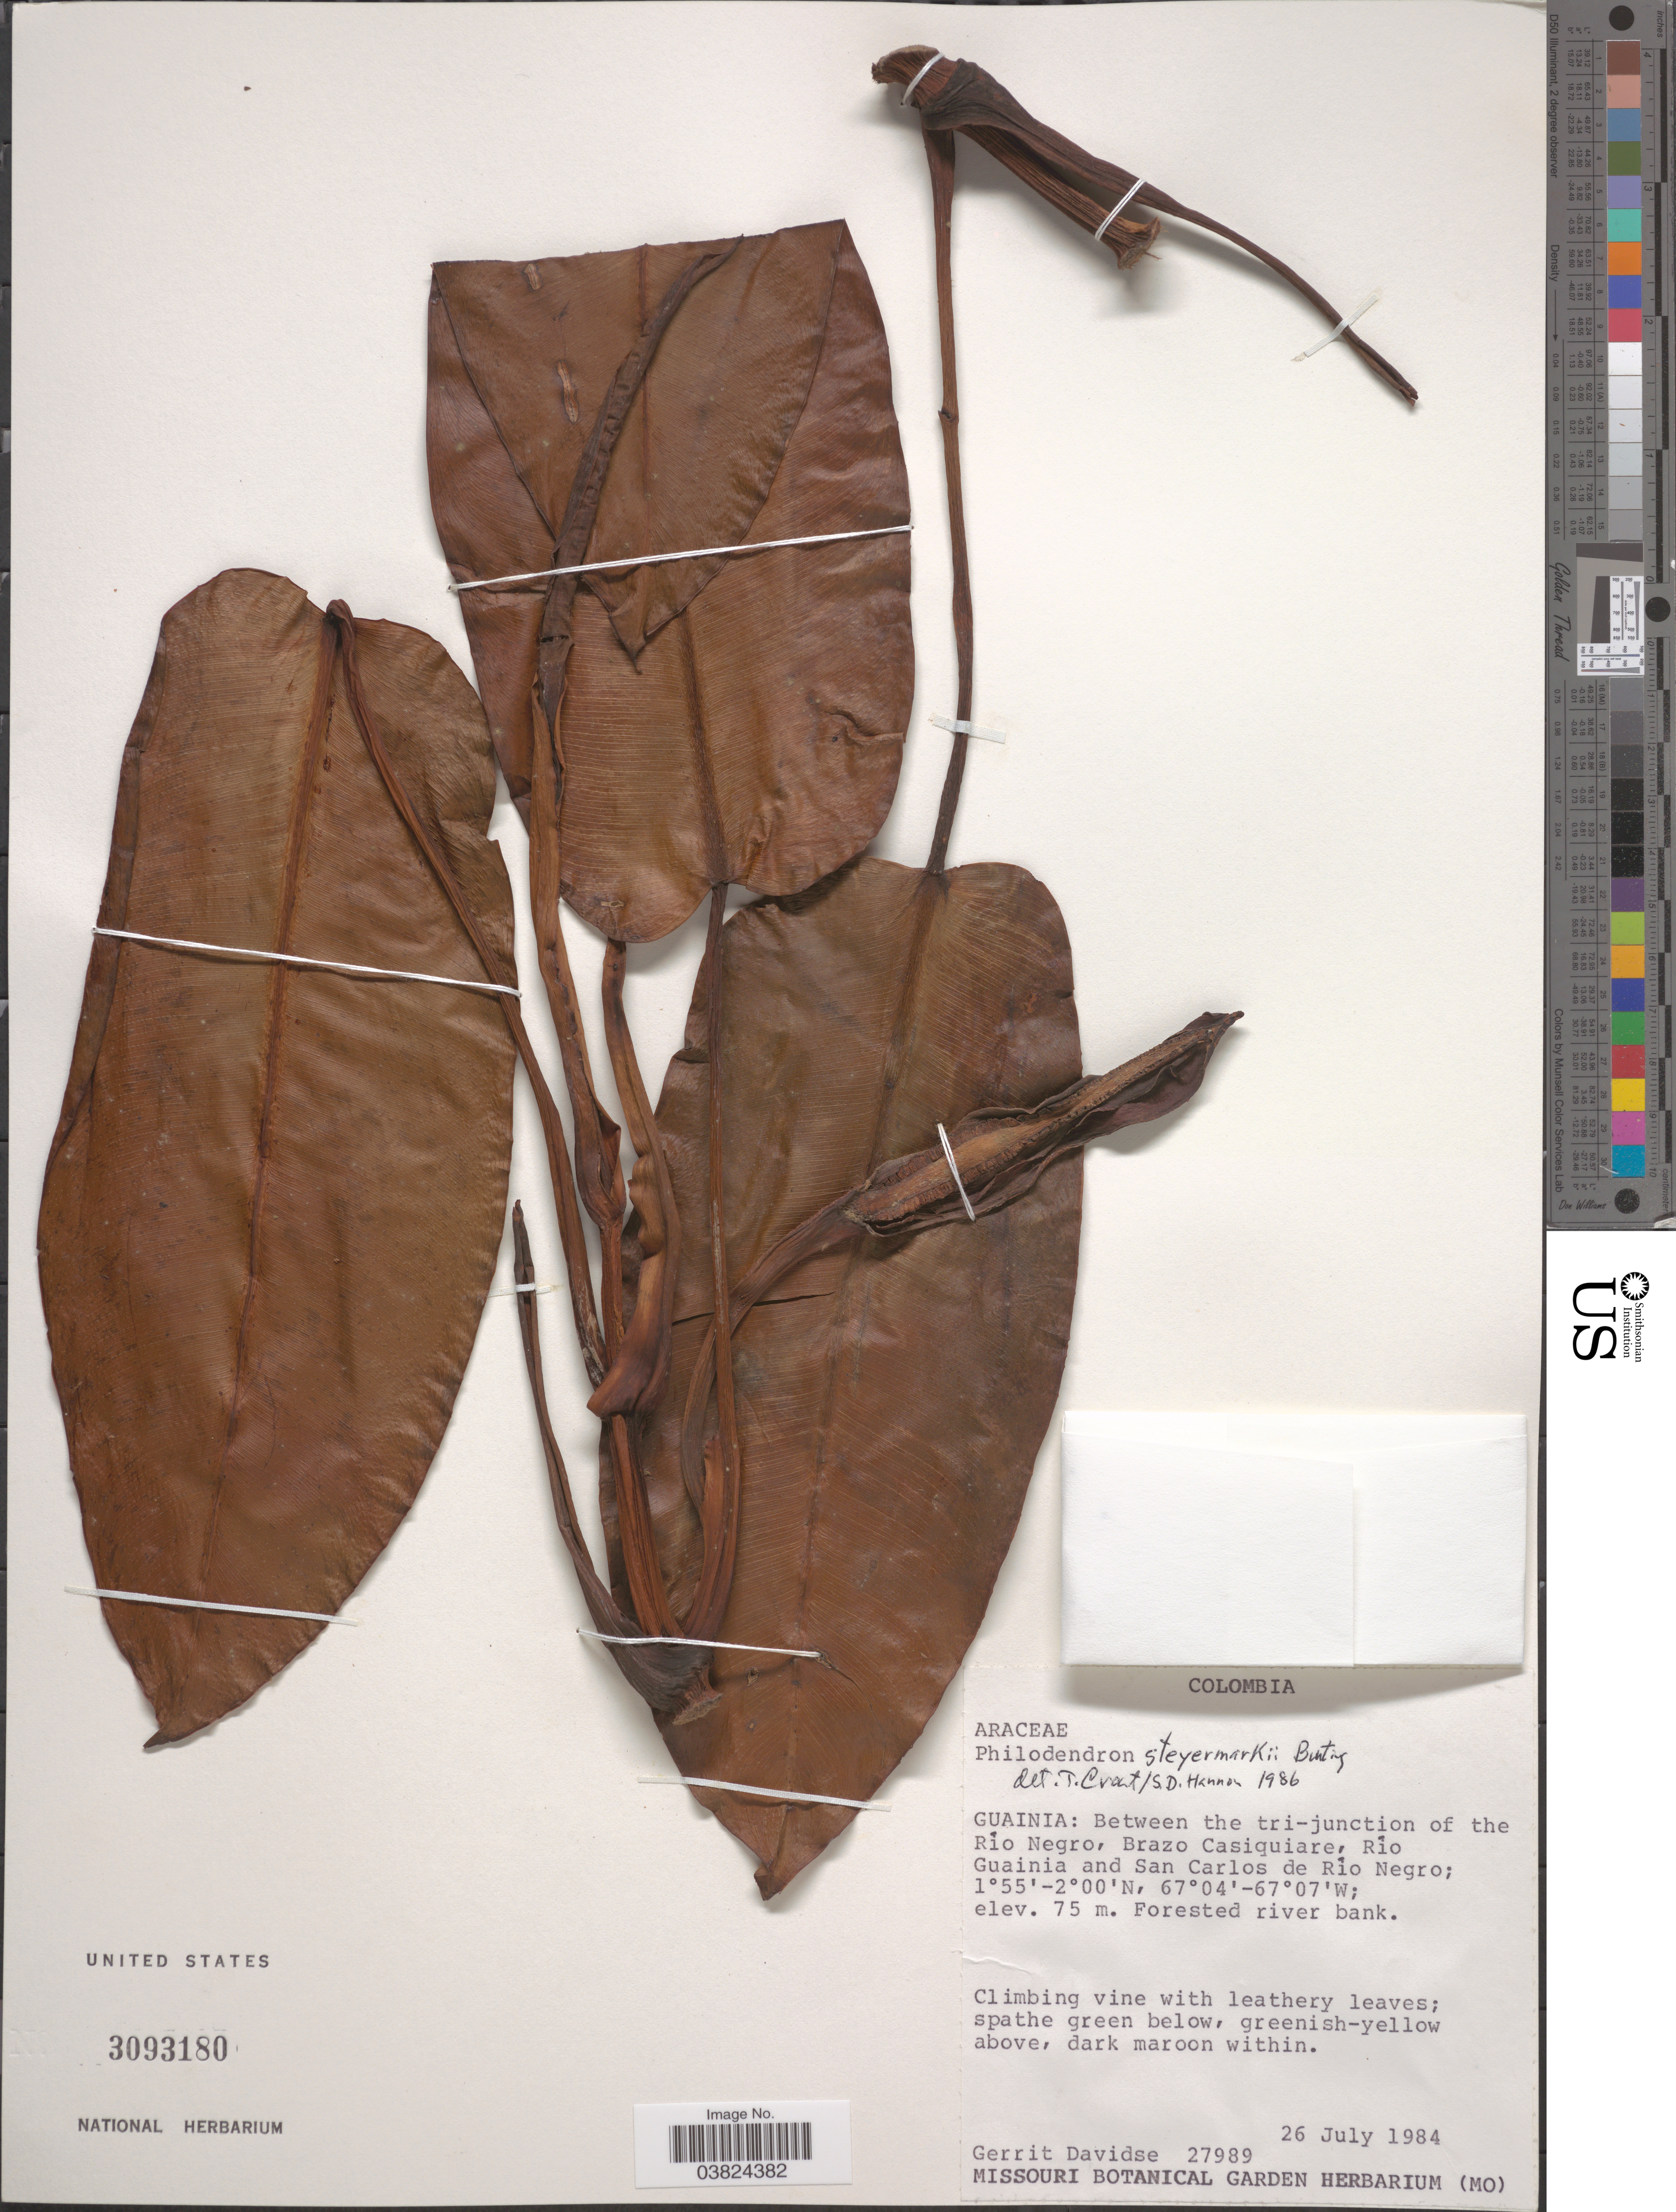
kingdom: Plantae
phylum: Tracheophyta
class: Liliopsida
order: Alismatales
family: Araceae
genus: Philodendron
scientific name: Philodendron steyermarkii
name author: G.S. Bunting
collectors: G. Davidse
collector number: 27989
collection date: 1984-07-26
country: Colombia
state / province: Guainía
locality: Between the tri-junction of the Río Negro, Brazo Casiquiare, Río Guainia and San Carlos de Río Negro.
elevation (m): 75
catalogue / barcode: US 3093180